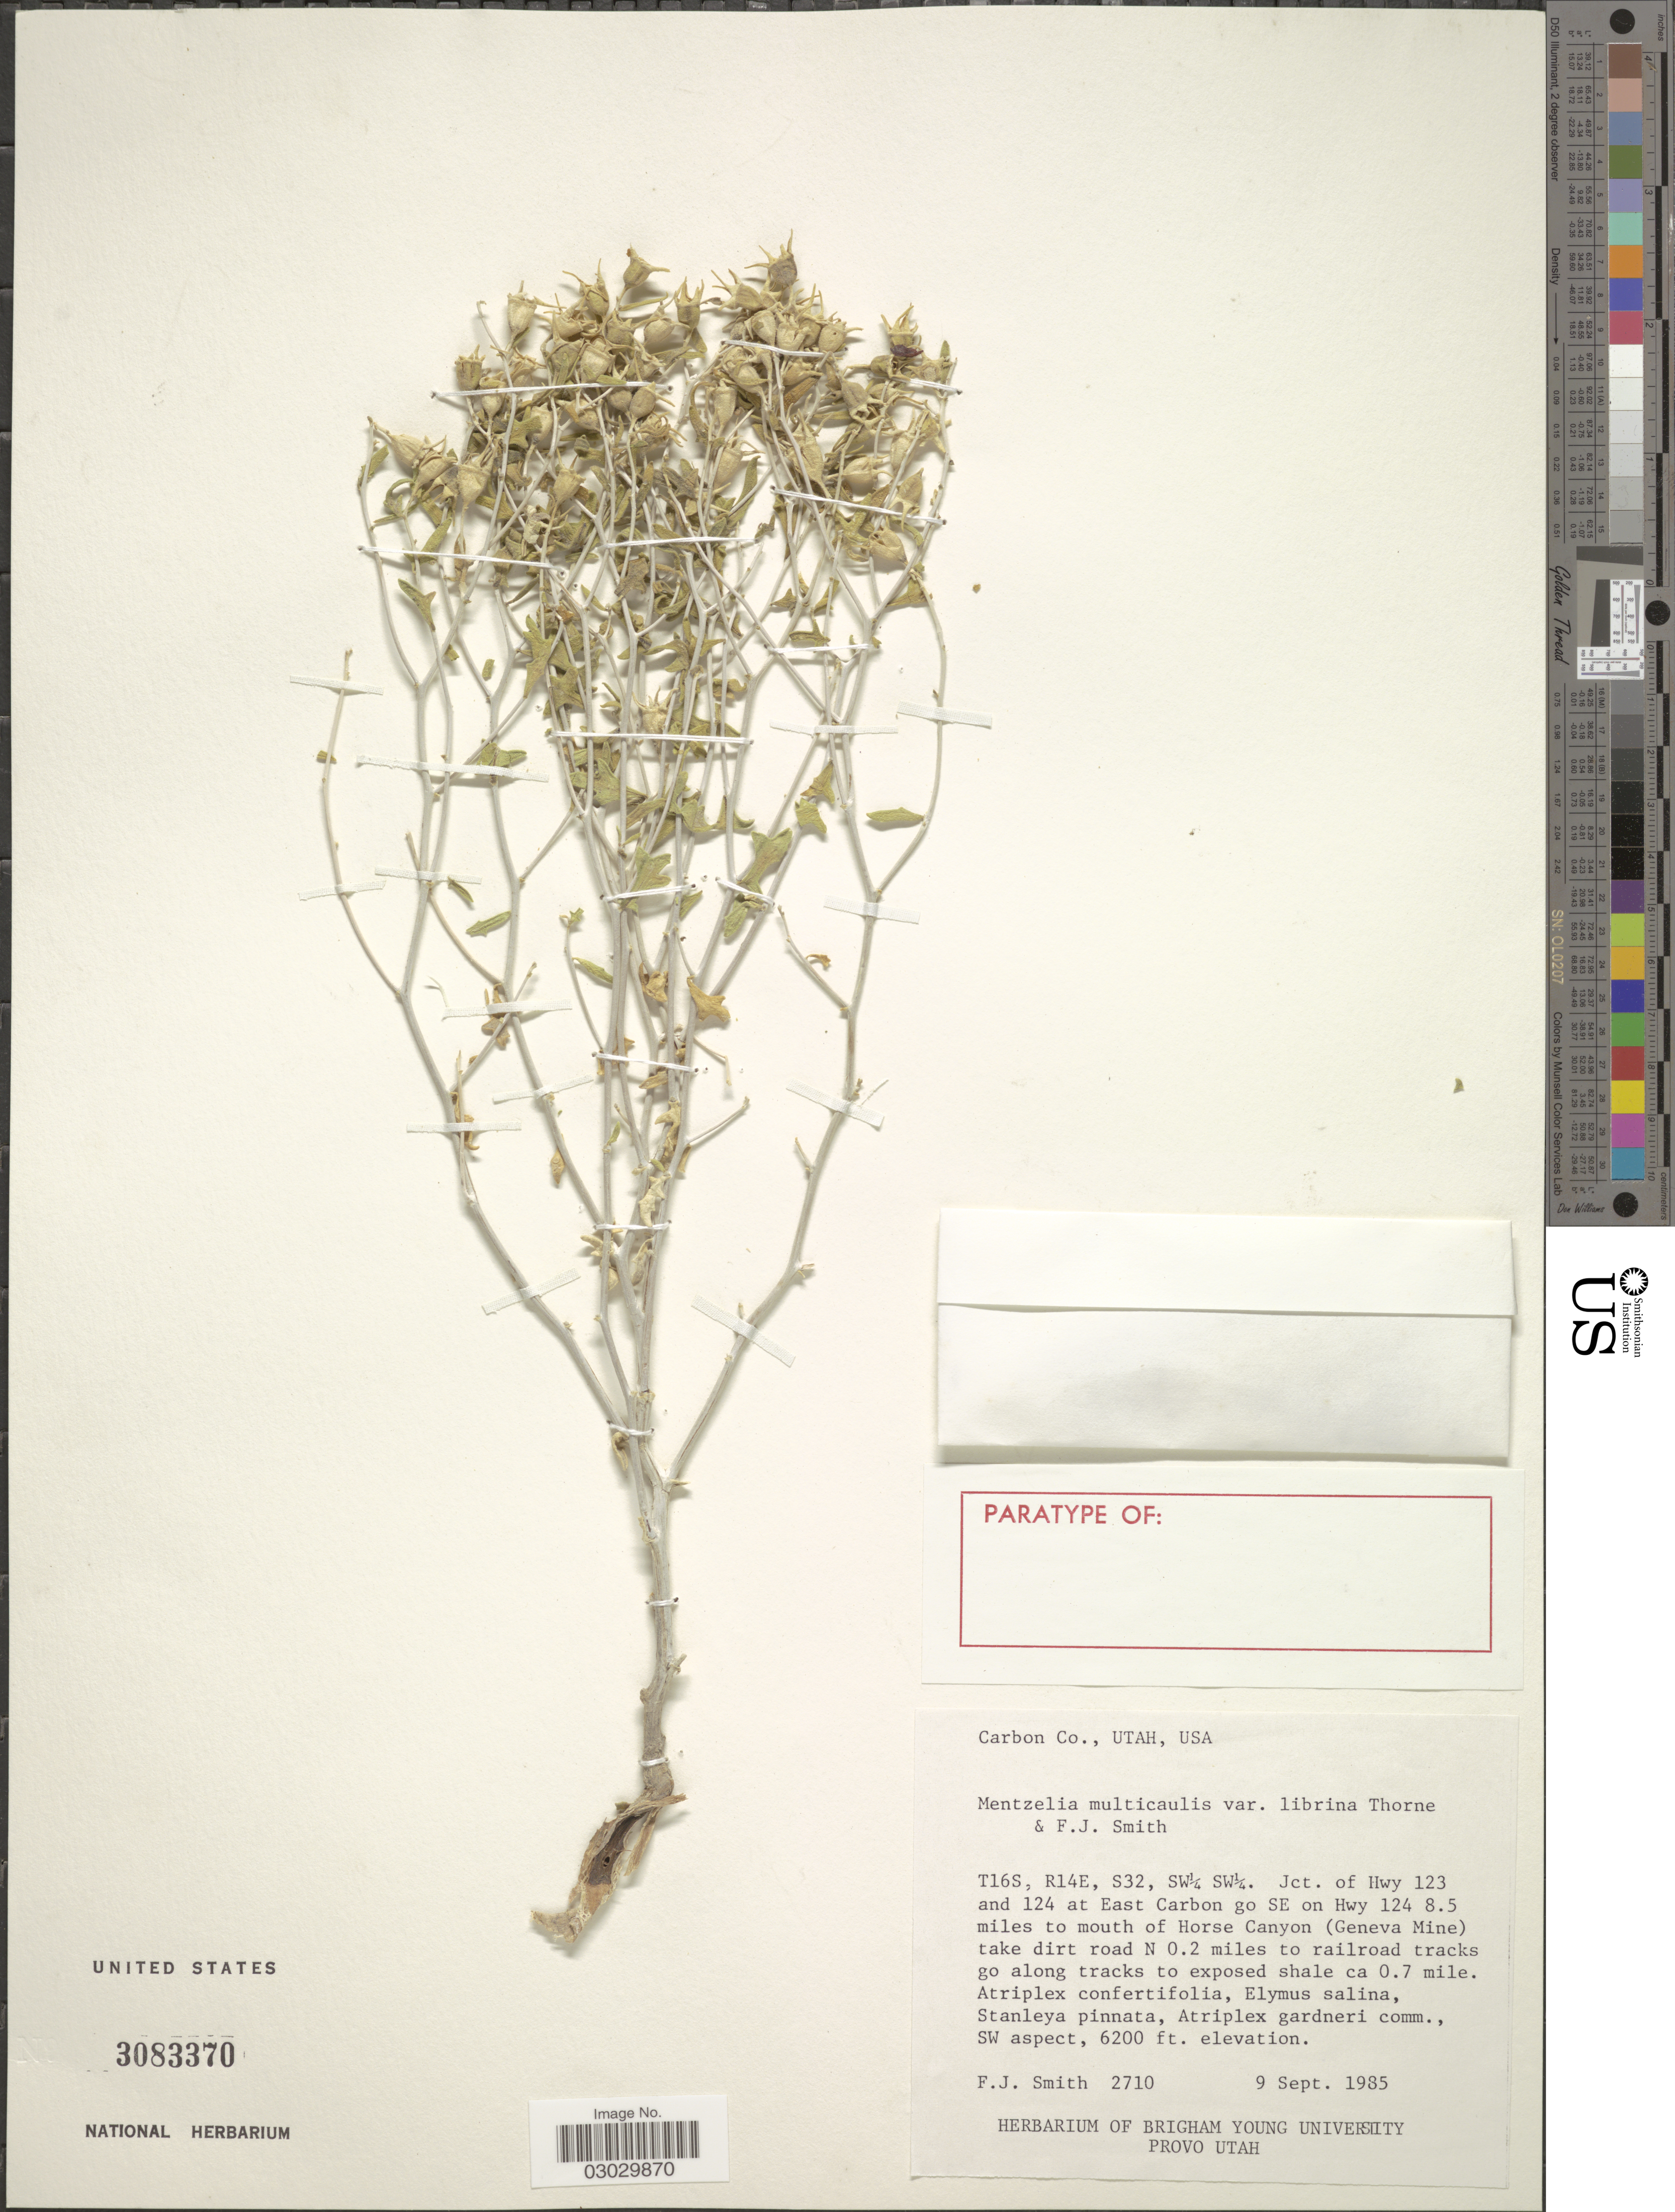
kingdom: Plantae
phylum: Tracheophyta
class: Magnoliopsida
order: Cornales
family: Loasaceae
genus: Mentzelia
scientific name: Mentzelia multicaulis var. librina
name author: K.H. Thorne & F.J. Sm.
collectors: F. Smith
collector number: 2710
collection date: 1985-09-09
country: United States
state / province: Utah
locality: Carbon Co., T16S, R14E, S32, SW¼ SW¼. Jct. of Hwy 123 and 124 at East Carbon go SE on Hwy 124 8.5 miles to mouth of Horse Canyon (Geneva Mine) take dirt road N. 0.2 miles to railroad tracks go along tracks to exposed shale ca. 0.7 mile.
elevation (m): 1890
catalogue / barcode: US 3083370